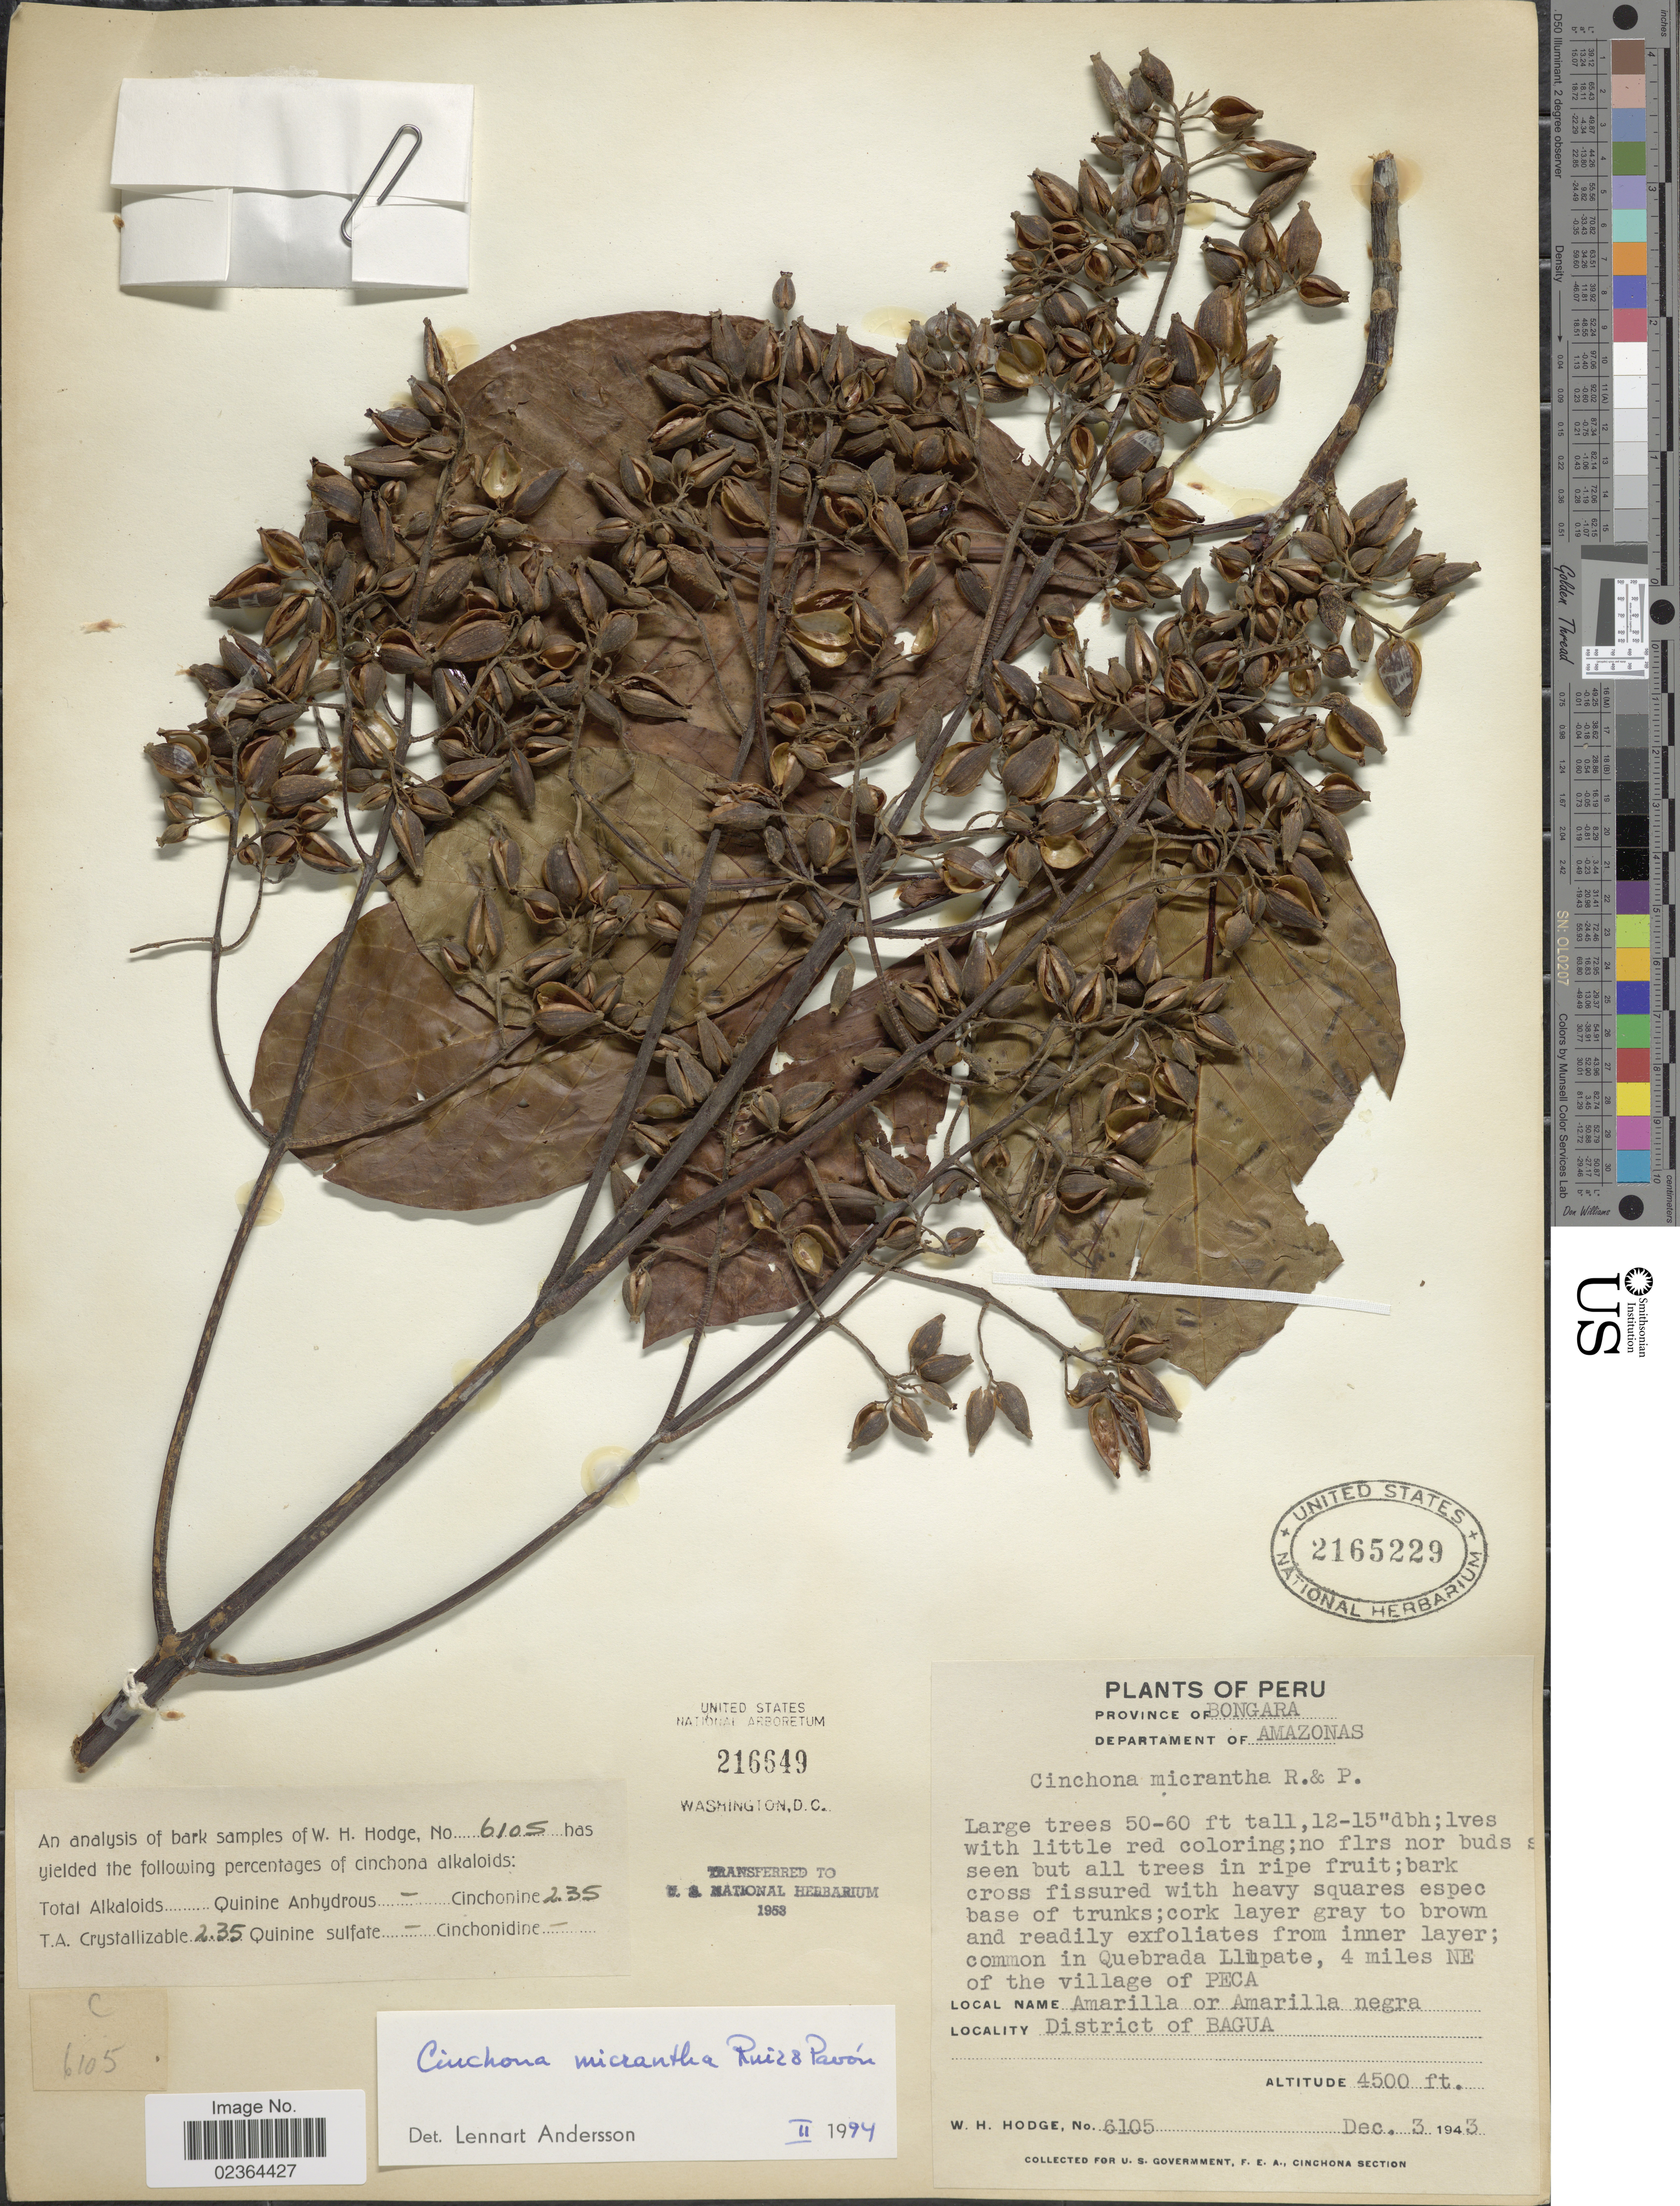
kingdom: Plantae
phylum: Tracheophyta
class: Magnoliopsida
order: Gentianales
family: Rubiaceae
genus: Cinchona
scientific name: Cinchona micrantha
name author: Ruiz & Pav.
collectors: W. Hodge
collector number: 6105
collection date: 1943-12-03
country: Peru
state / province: Amazonas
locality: Province of Bongara, Department of Amazonas, common in Quebrada Llupate, 4 miles NE of the village of Peca, District of Bagua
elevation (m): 1372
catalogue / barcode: US 2165229